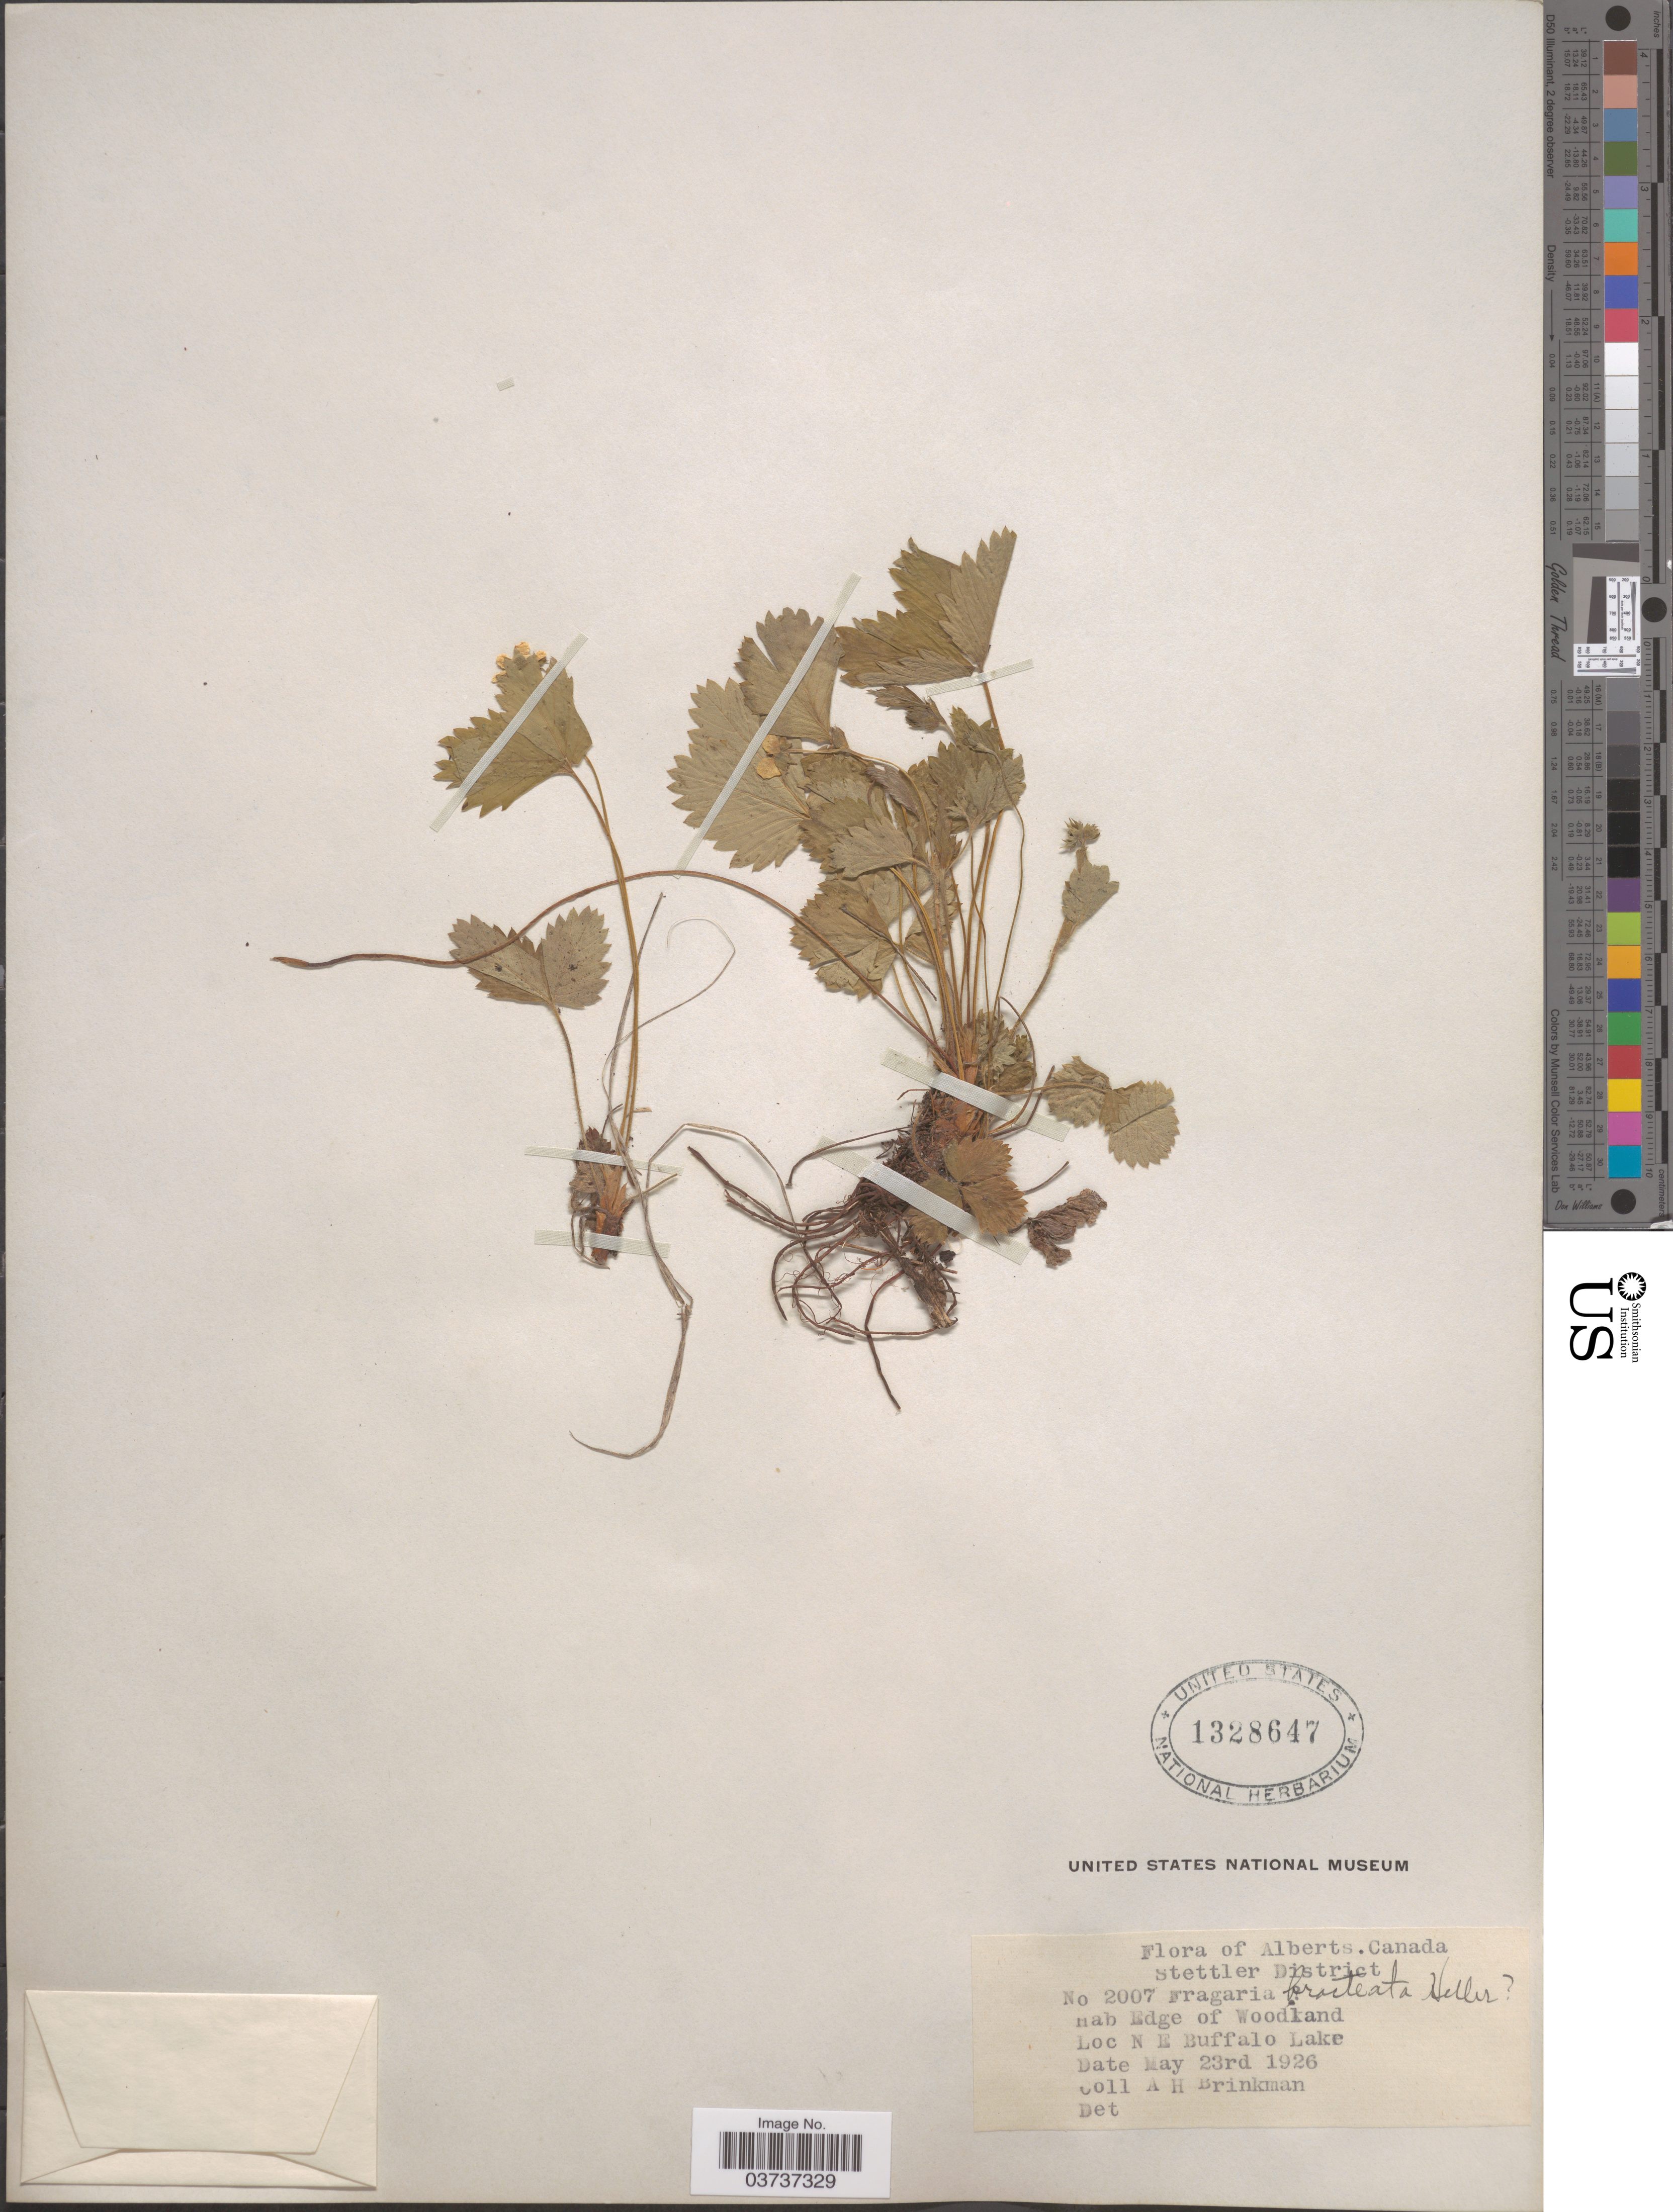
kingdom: Plantae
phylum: Tracheophyta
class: Magnoliopsida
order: Rosales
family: Rosaceae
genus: Fragaria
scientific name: Fragaria vesca subsp. bracteata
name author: L.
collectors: A. Brinkman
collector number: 2007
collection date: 1926-05-23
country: Canada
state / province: Alberta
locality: Edge of Woodland. N E Buffalo Lake.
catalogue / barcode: US 1328647